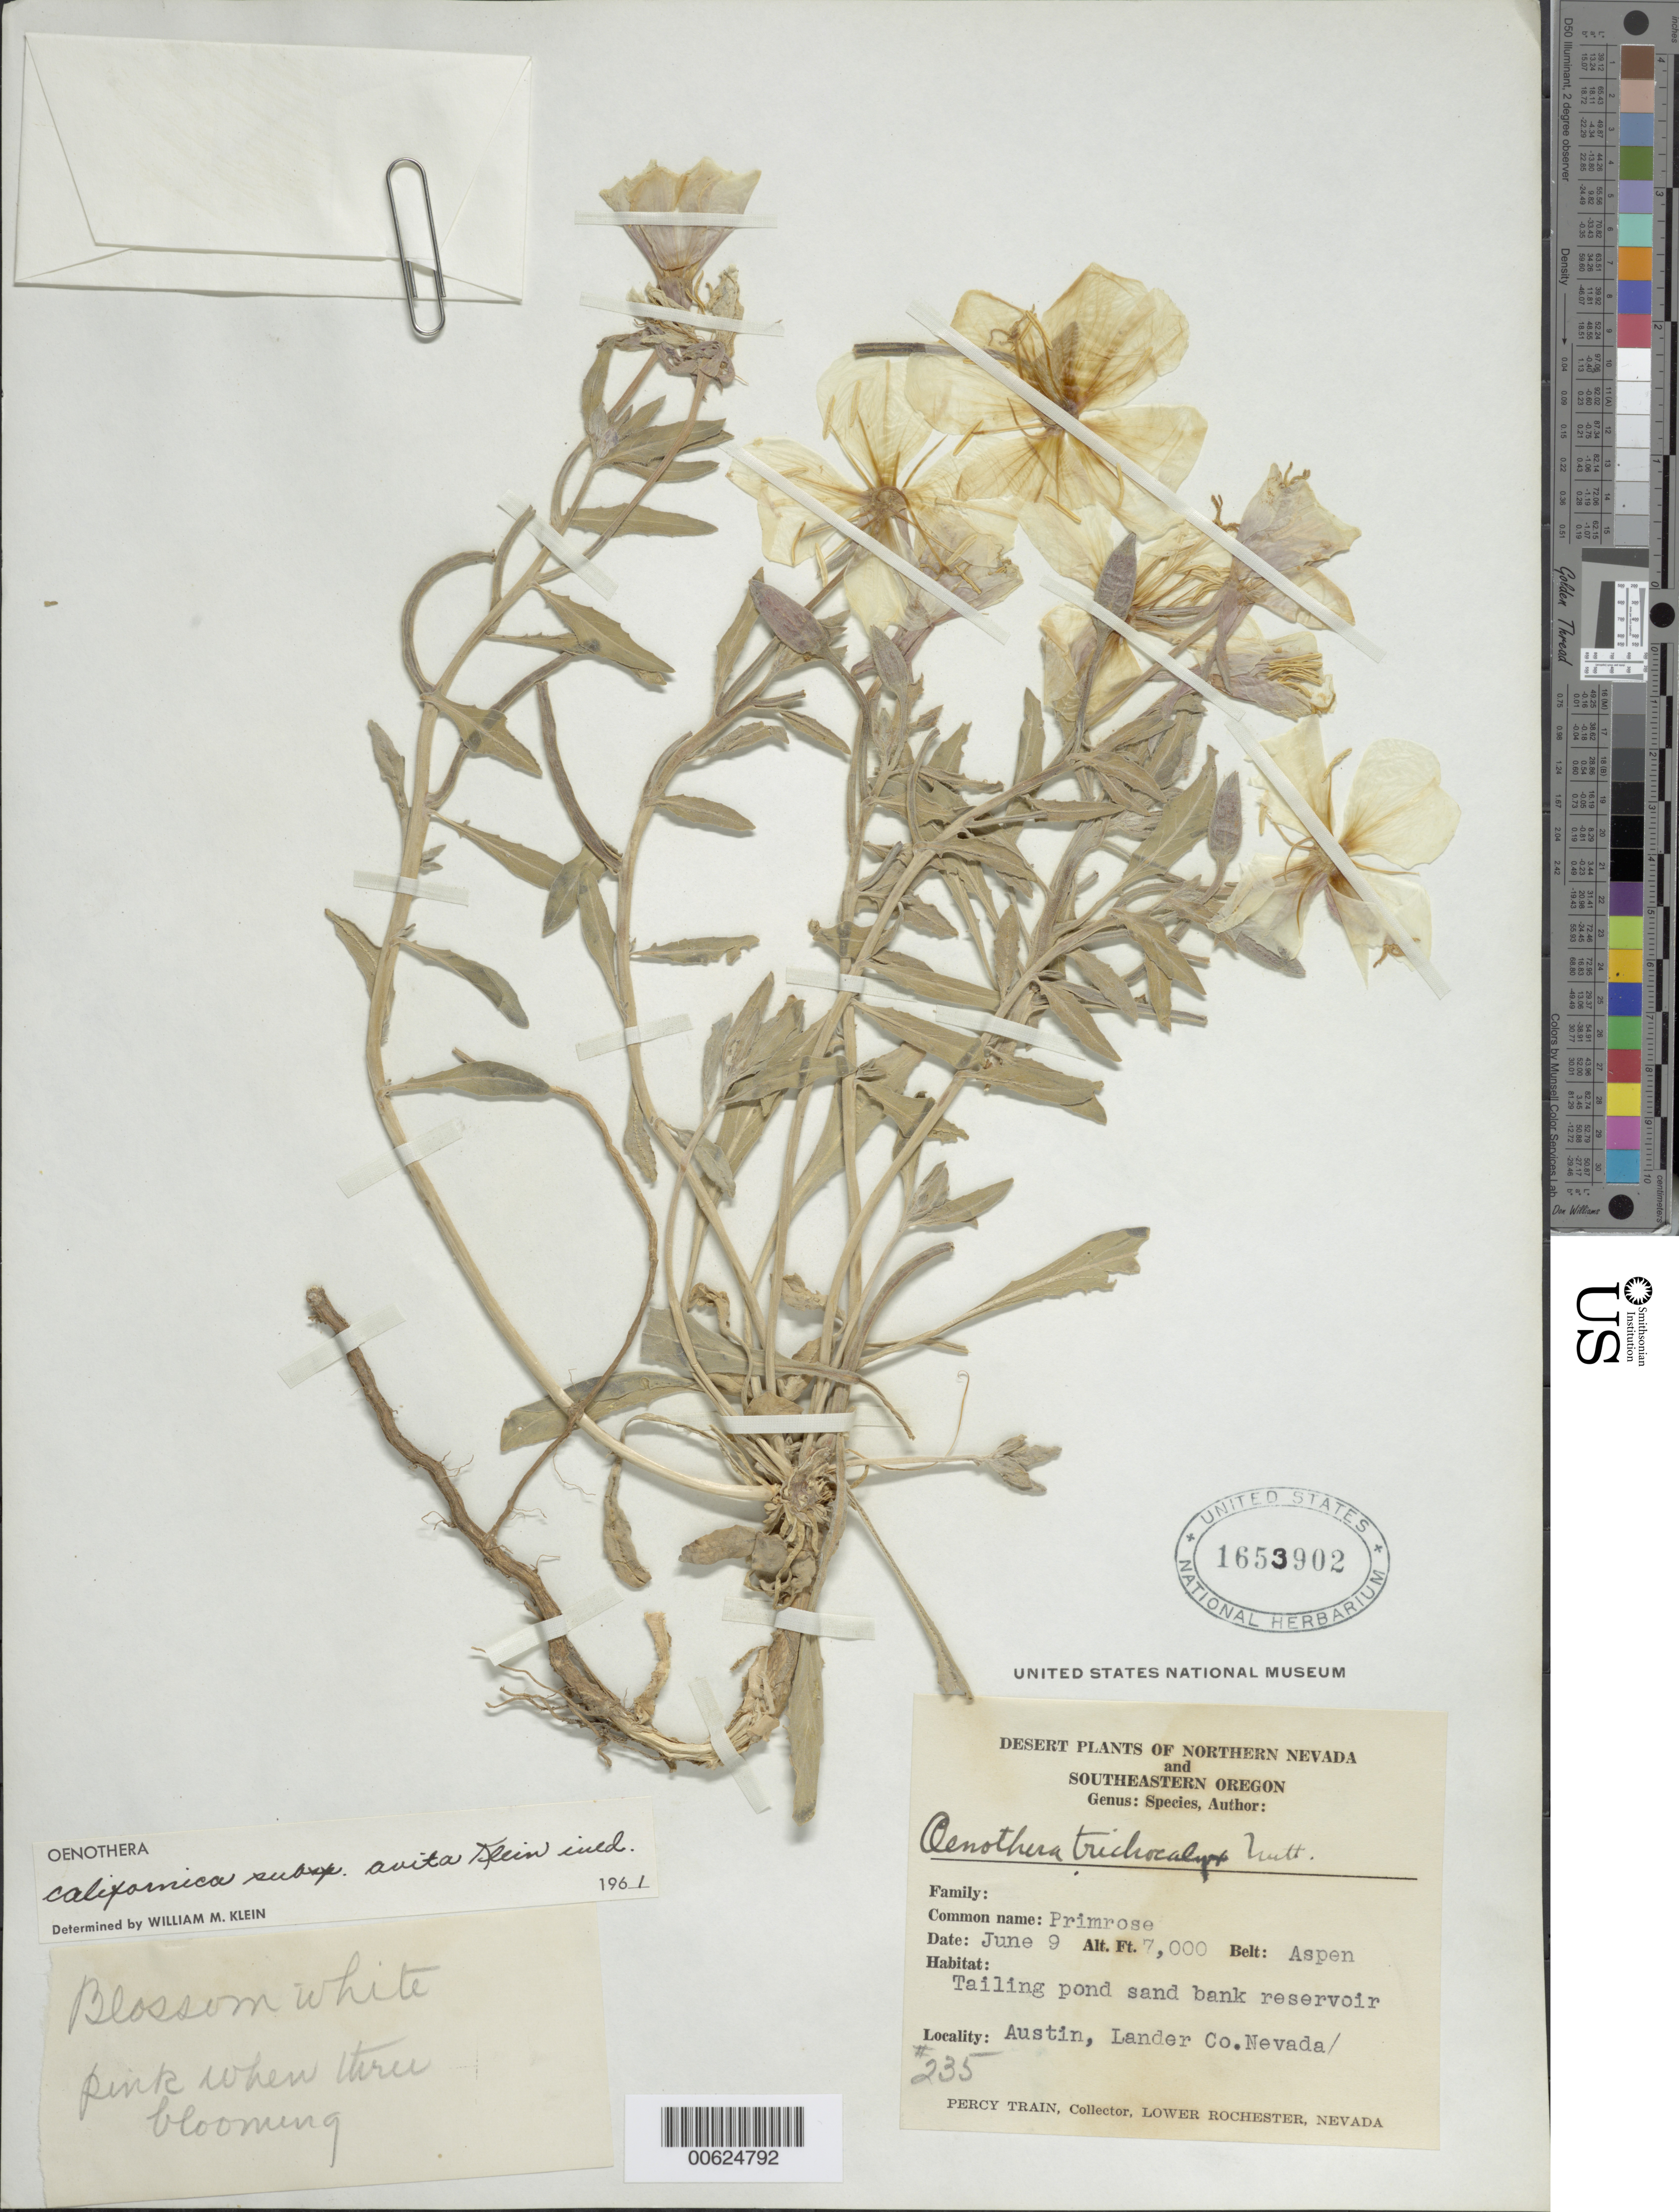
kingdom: Plantae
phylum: Tracheophyta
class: Magnoliopsida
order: Myrtales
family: Onagraceae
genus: Oenothera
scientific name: Oenothera avita subsp. avita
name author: (W.M. Klein) W.M. Klein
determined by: Wagner, W. L., (BOT), Smithsonian Institution - National Museum of Natural History (UNITED STATES)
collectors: P. Train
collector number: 235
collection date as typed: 09 Jun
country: United States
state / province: Nevada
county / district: Lander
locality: Austin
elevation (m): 2134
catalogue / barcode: US 1653902